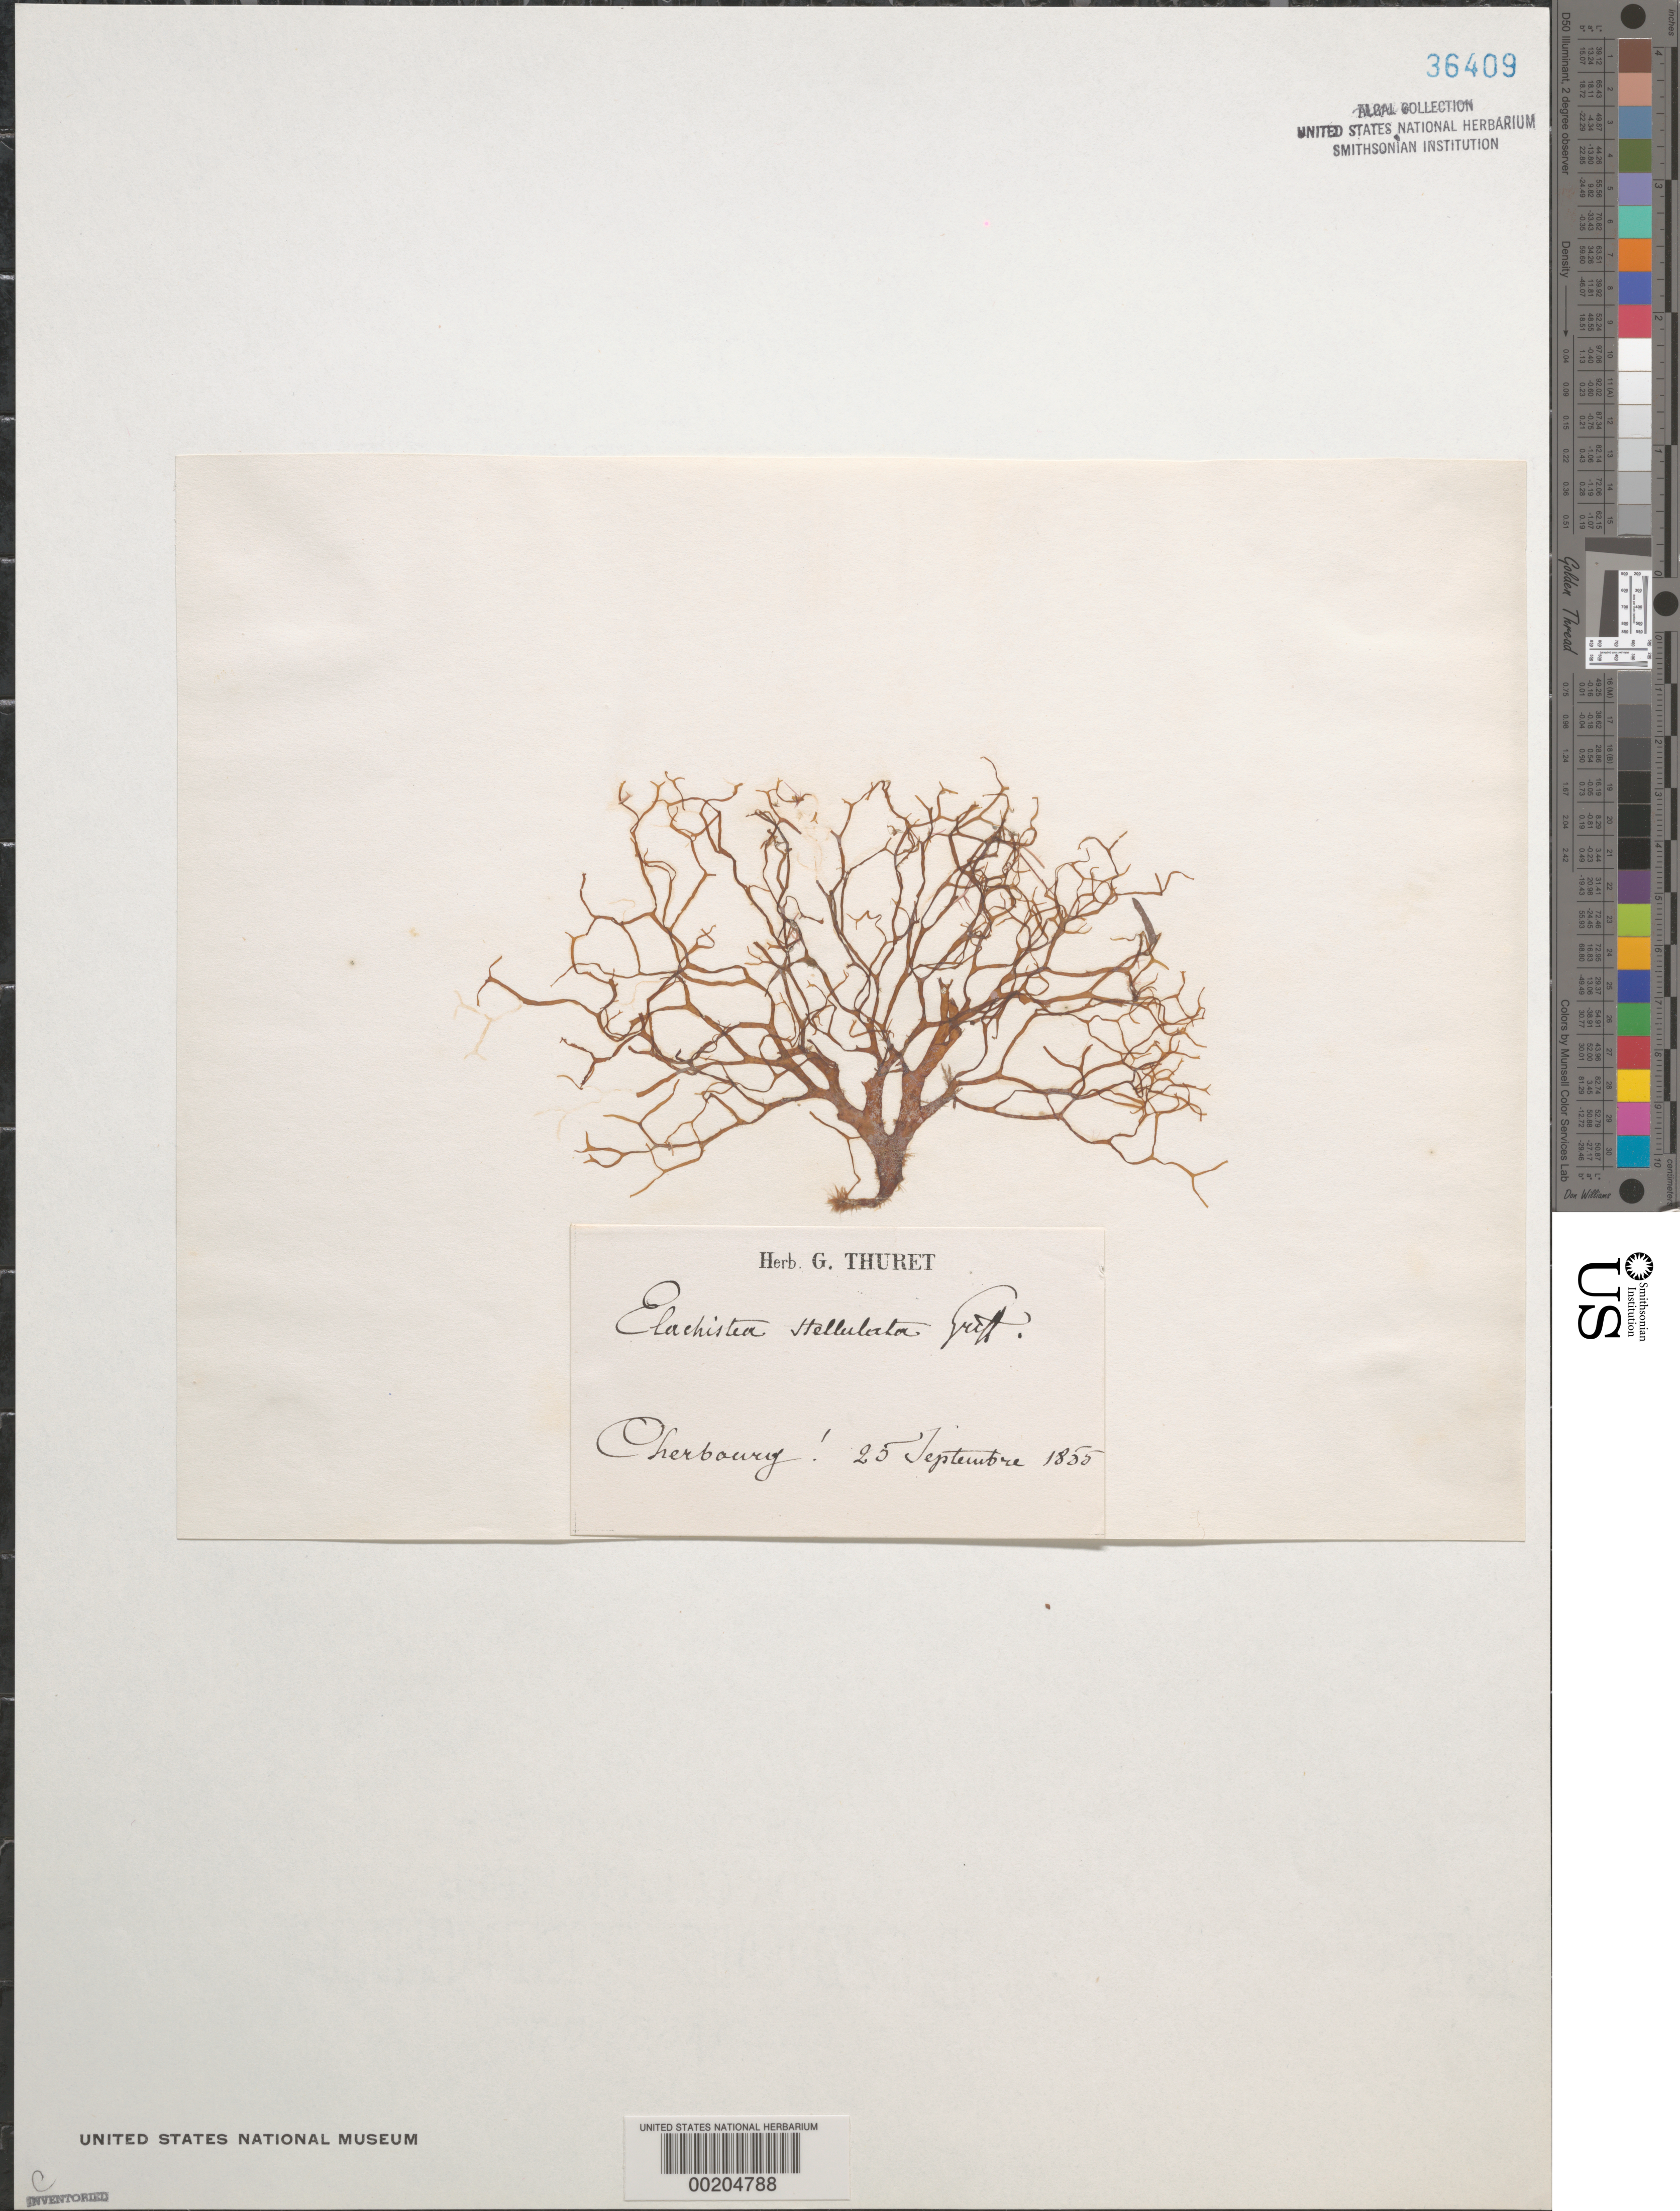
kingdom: Chromista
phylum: Ochrophyta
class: Phaeophyceae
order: Ectocarpales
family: Chordariaceae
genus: Elachista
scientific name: Elachista stellulata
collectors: Thuret, G. (herbarium)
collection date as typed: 25 Sep 1855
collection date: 1855-09-25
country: France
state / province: Normandie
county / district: Manche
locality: Cherbourg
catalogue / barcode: US 36409